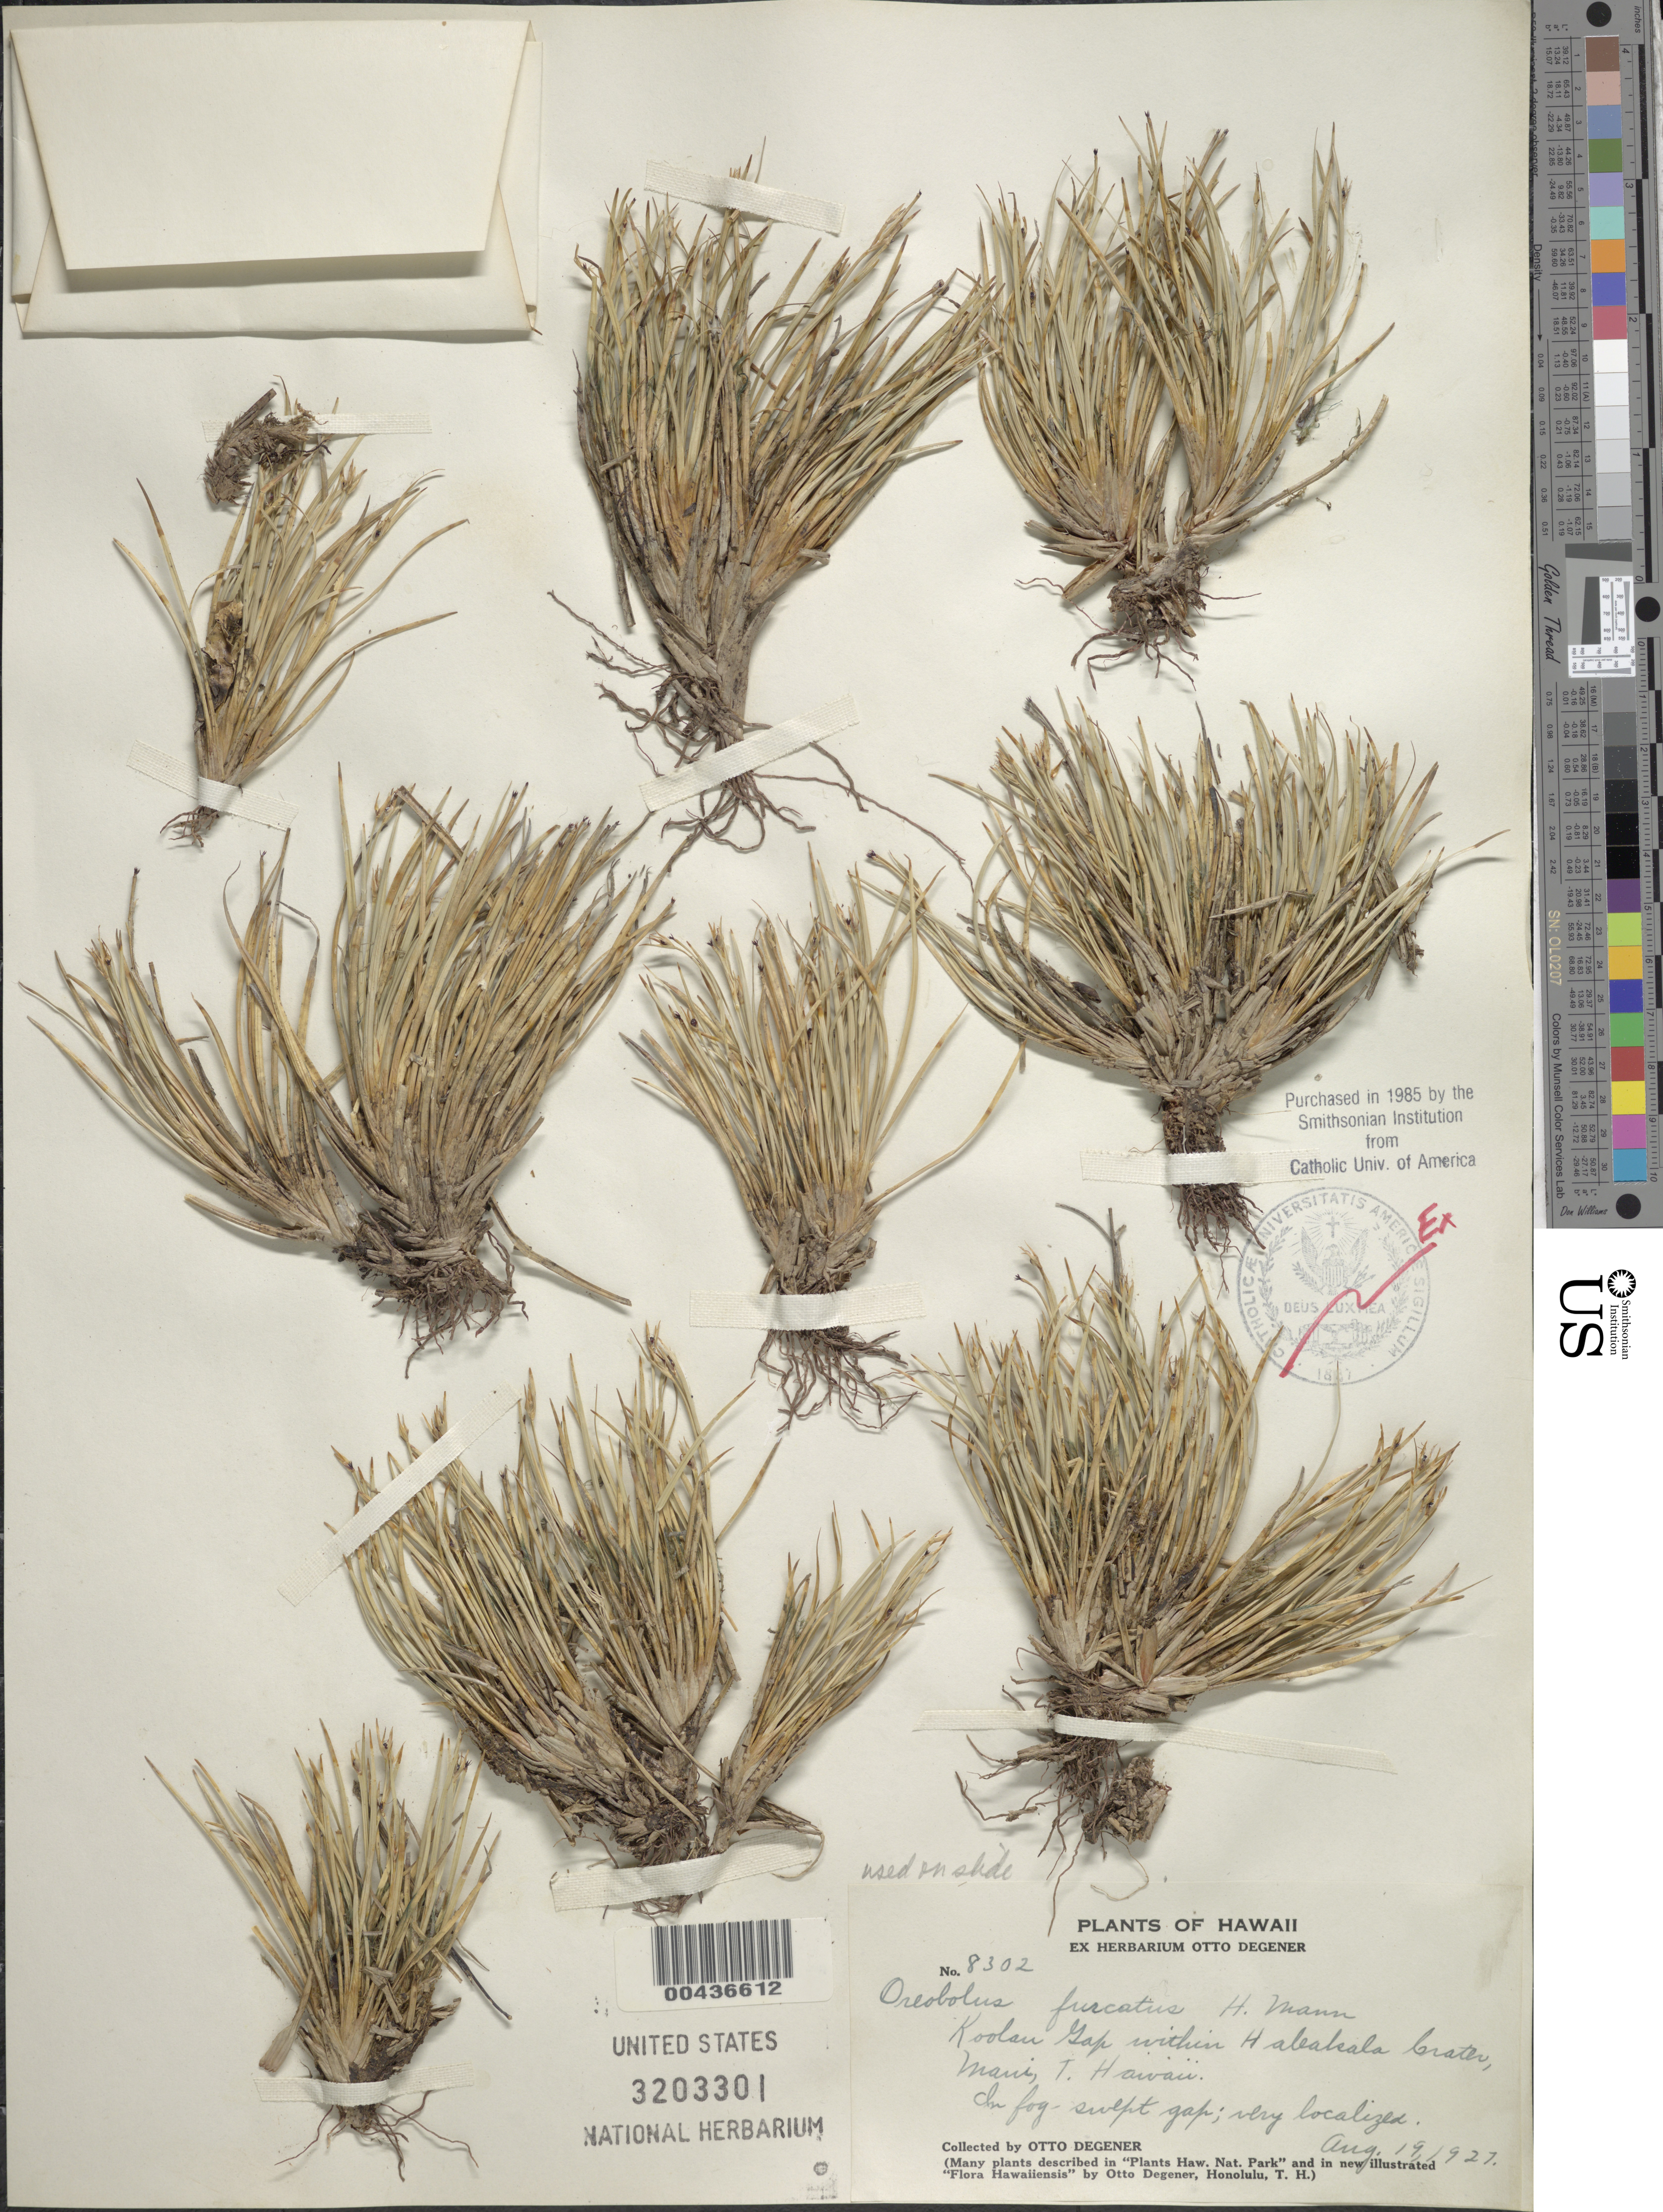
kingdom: Plantae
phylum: Tracheophyta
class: Liliopsida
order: Poales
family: Cyperaceae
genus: Oreobolus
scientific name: Oreobolus furcatus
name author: H. Mann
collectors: O. Degener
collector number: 8302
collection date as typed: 19 Aug 1927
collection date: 1927-08-19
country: United States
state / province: Hawaii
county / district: Maui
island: Maui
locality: Koolau Gap within Haleakala Crater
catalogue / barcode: US 3203301